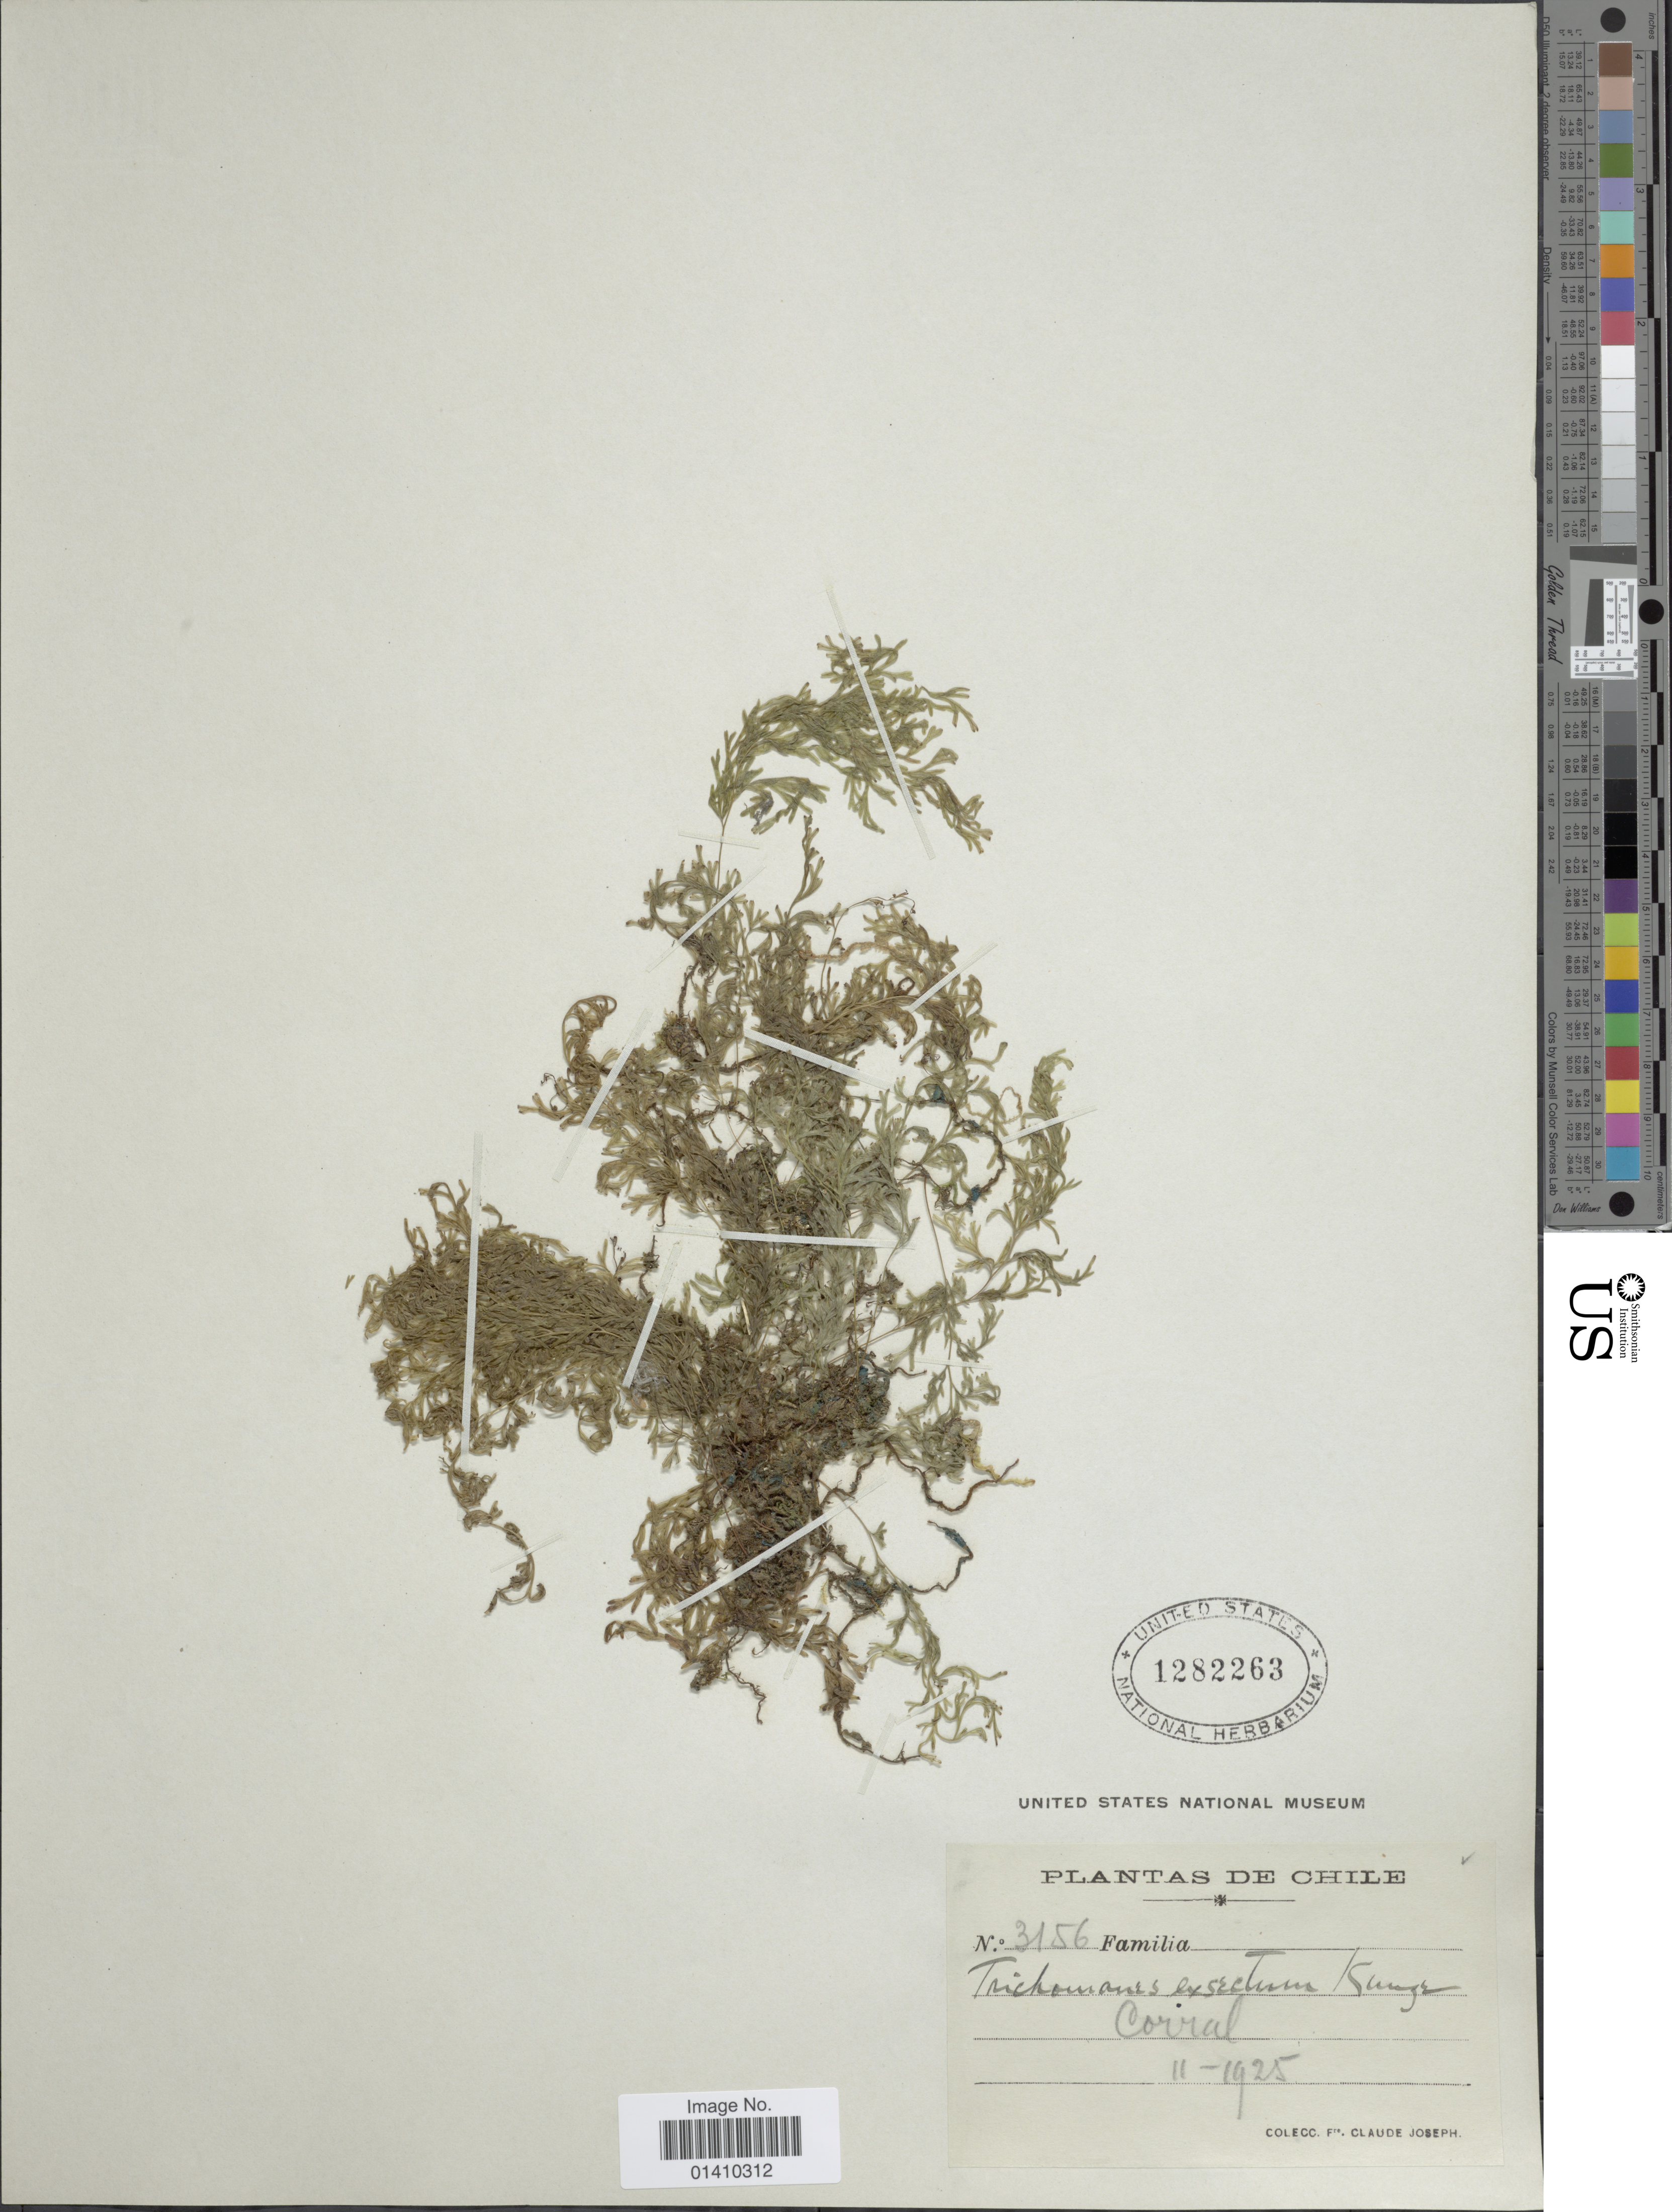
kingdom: Plantae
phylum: Tracheophyta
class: Polypodiopsida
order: Hymenophyllales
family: Hymenophyllaceae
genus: Polyphlebium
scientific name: Polyphlebium exsectum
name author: (Kunze) Ebihara & Dubuisson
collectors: C. Joseph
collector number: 3156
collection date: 1925-11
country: Chile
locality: Corral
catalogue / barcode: US 1282263